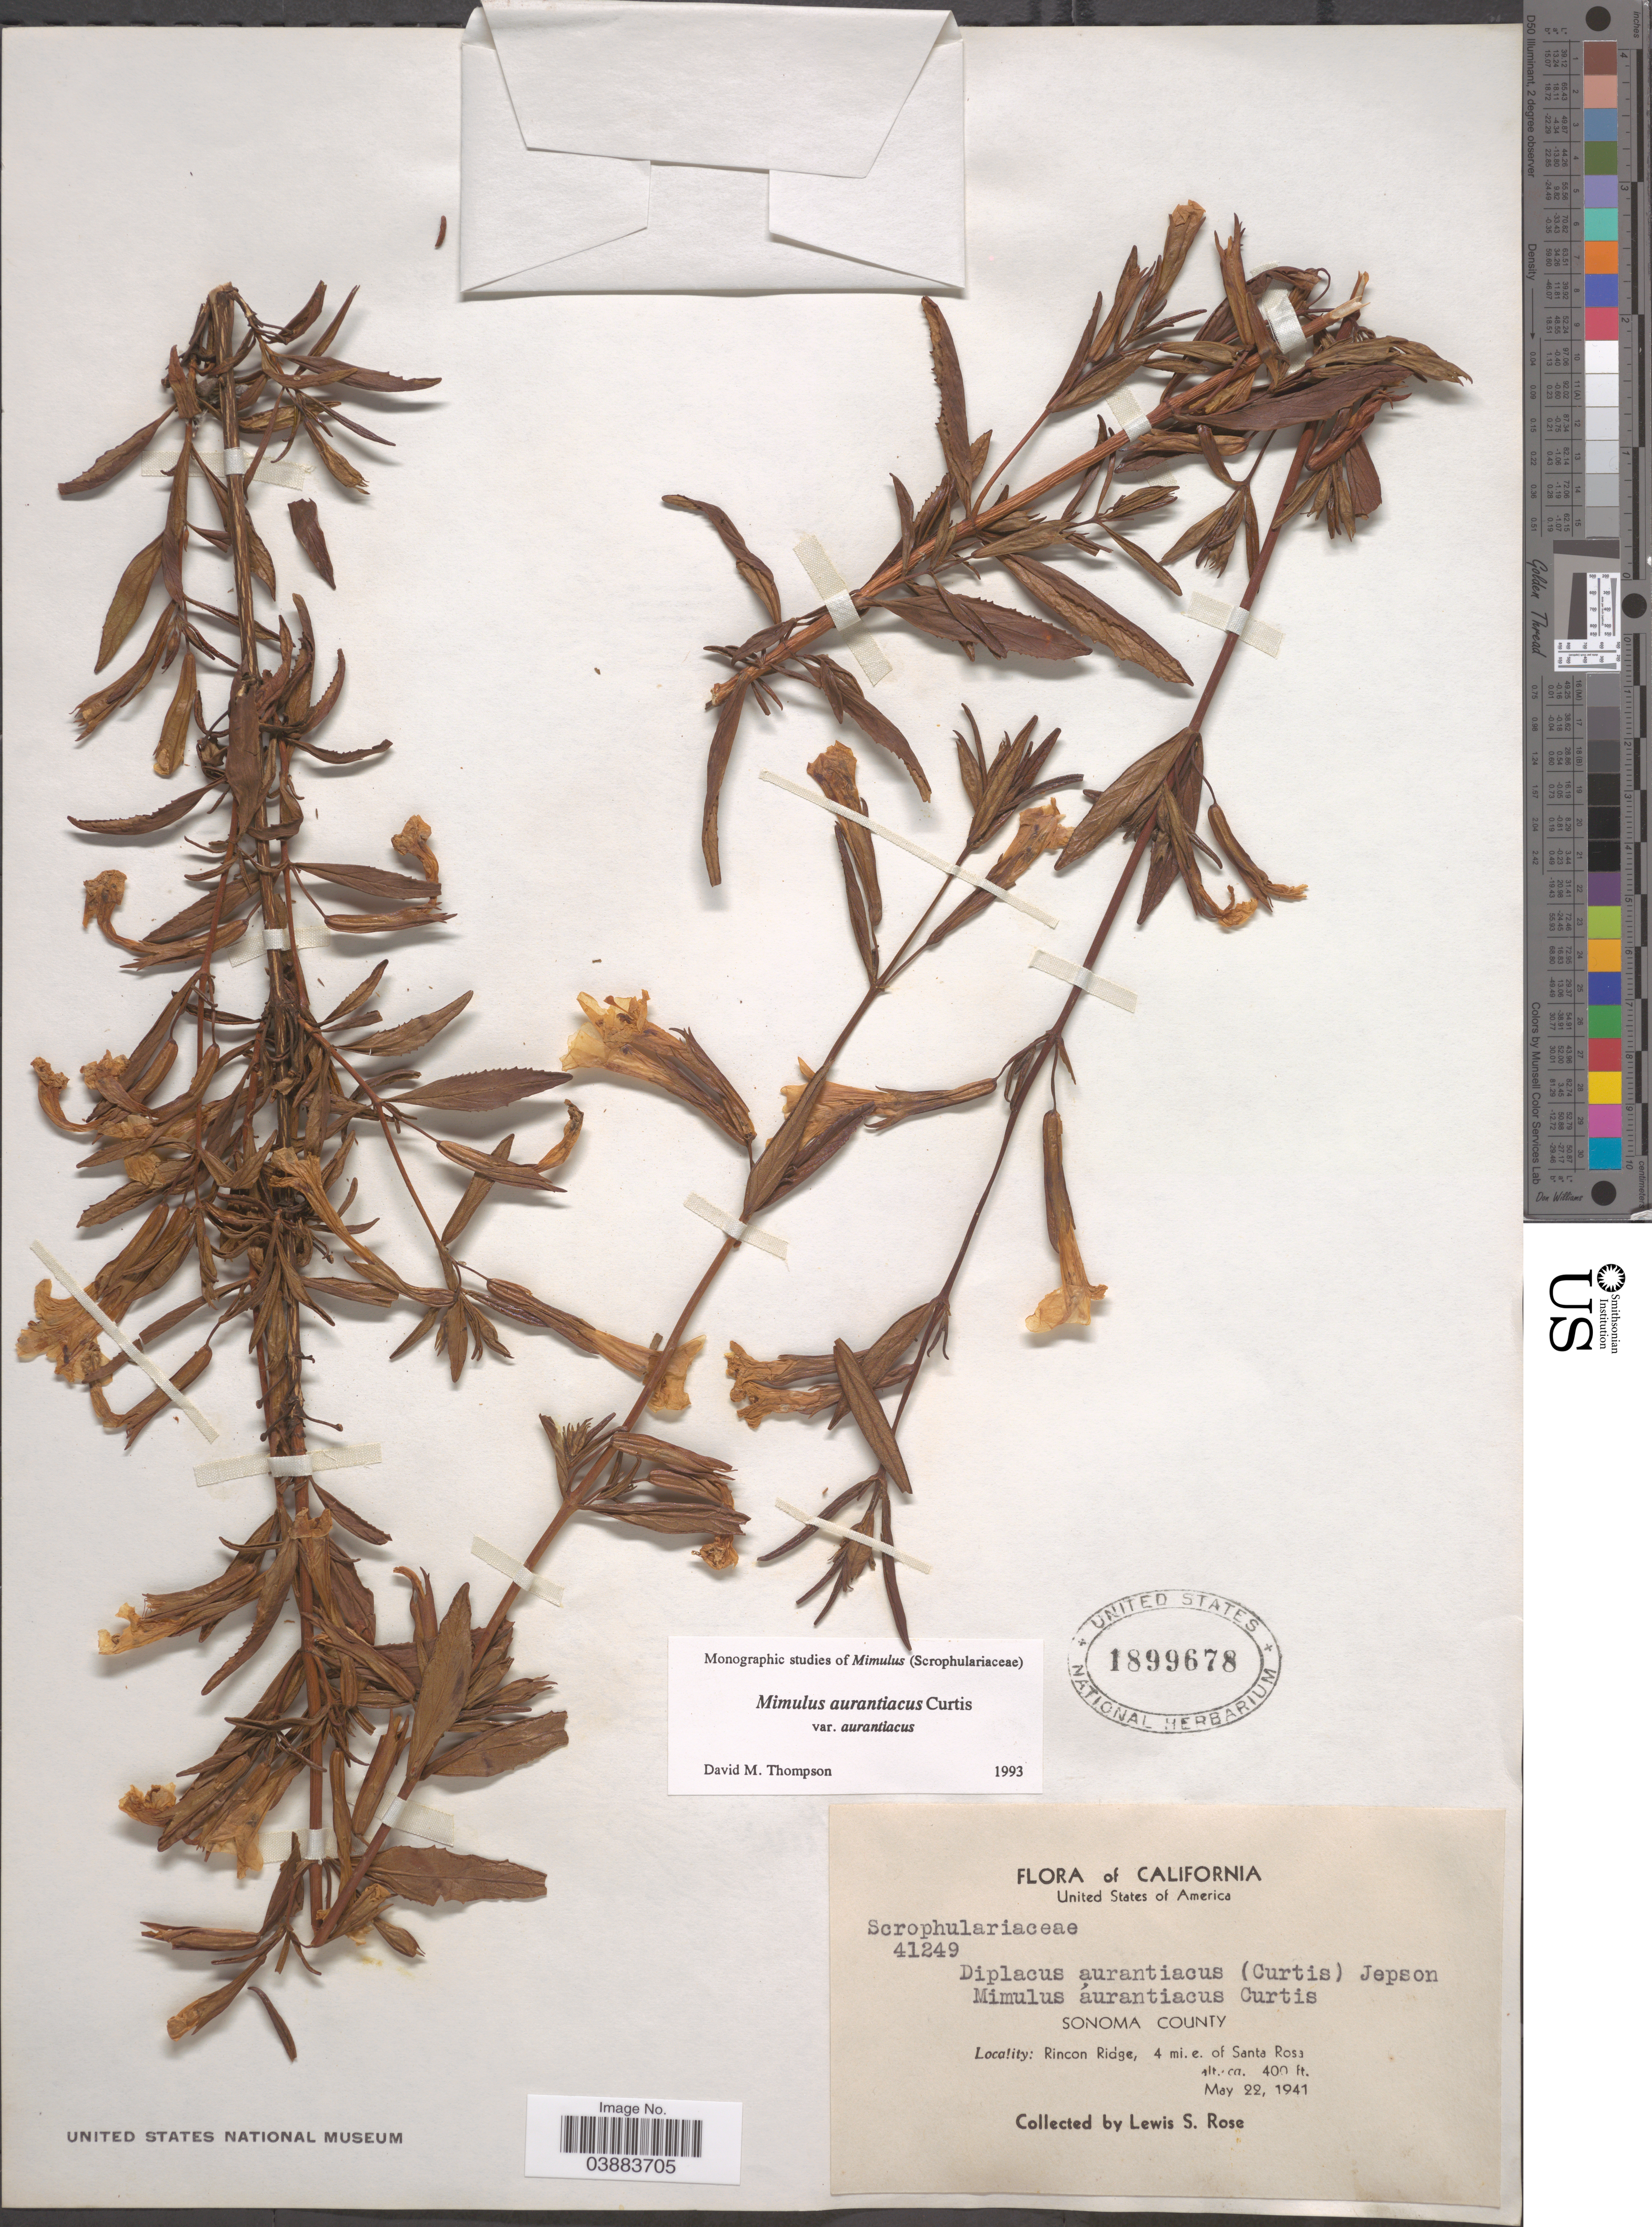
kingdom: Plantae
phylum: Tracheophyta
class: Magnoliopsida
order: Lamiales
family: Phrymaceae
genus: Diplacus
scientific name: Diplacus aurantiacus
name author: (Curtis) Jeps.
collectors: L. S. Rose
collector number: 41249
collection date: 1941-05-22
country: United States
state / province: California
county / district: Sonoma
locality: Sonoma County. Rincon Ridge, 4 mi. e. of Santa Rosa.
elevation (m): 122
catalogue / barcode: US 1899678